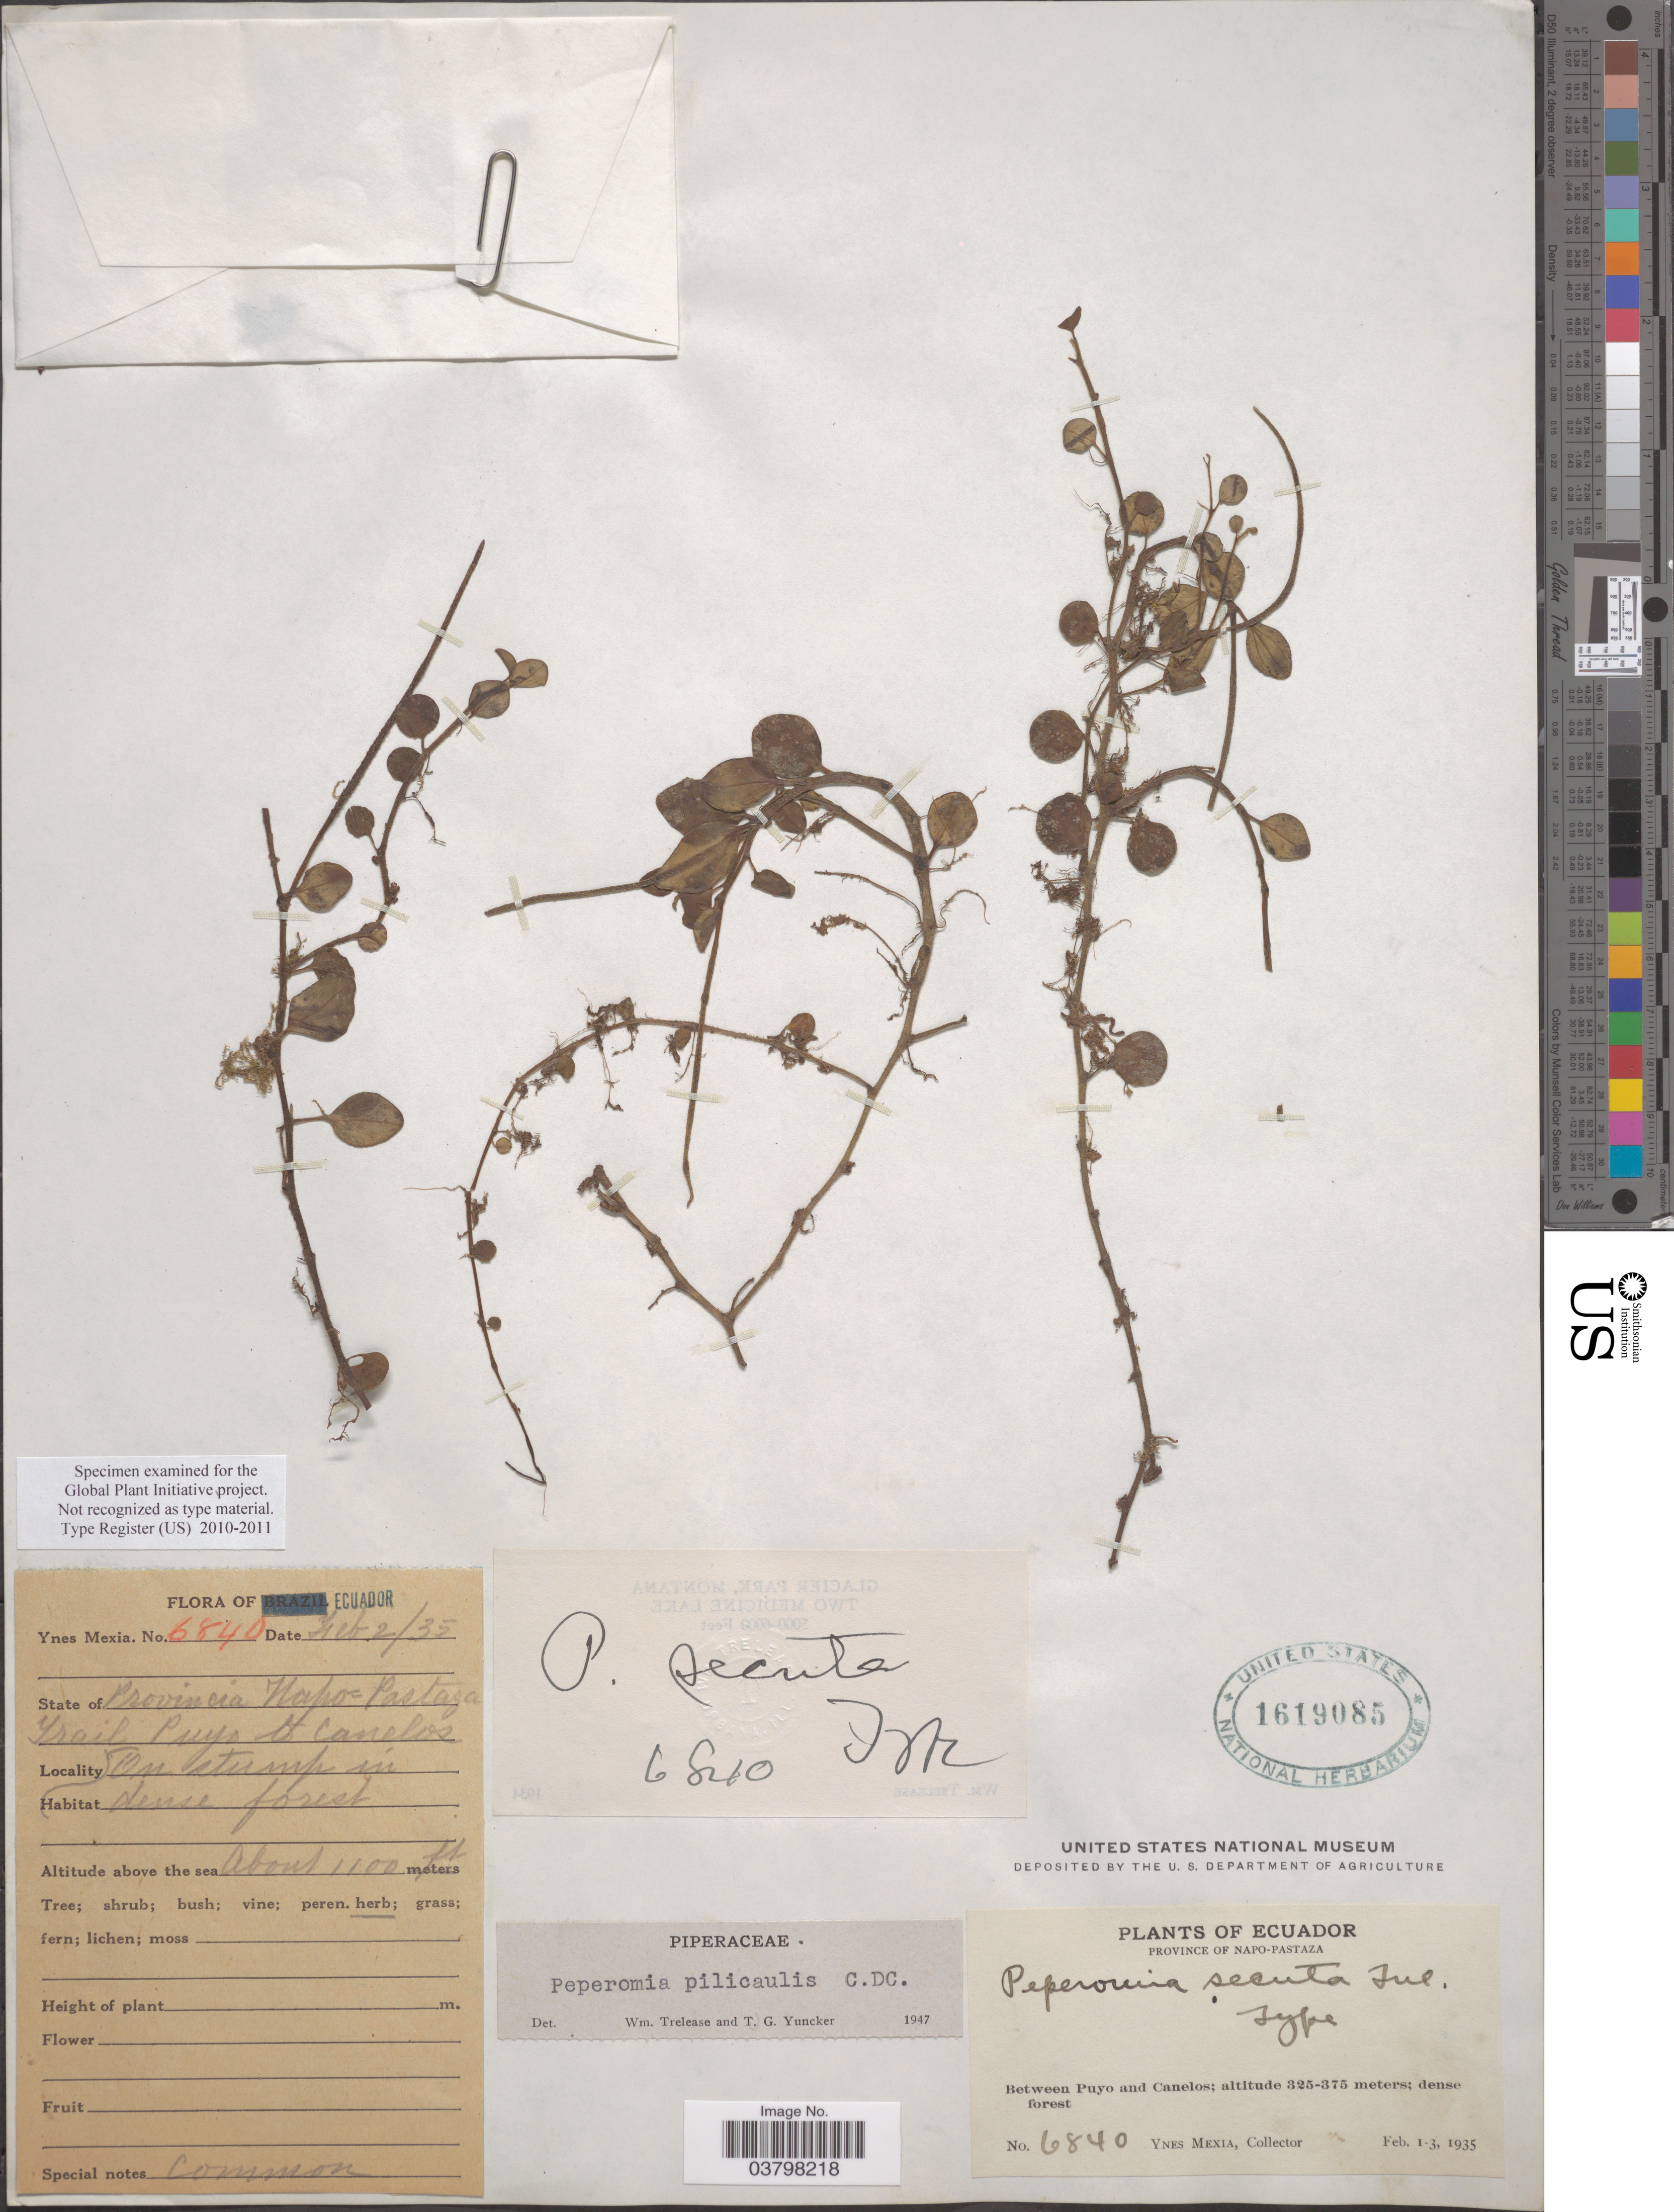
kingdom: Plantae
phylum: Tracheophyta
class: Magnoliopsida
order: Piperales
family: Piperaceae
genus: Peperomia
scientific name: Peperomia puberulicaulis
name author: Trel. & Yunck.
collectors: Y. Mexia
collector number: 6840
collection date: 1935-02-01/1935-02-03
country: Ecuador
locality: Province of Napo-Pastaza. Between Puyo and Canelos. Trail Puyo to Canelos.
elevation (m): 325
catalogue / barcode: US 1619085